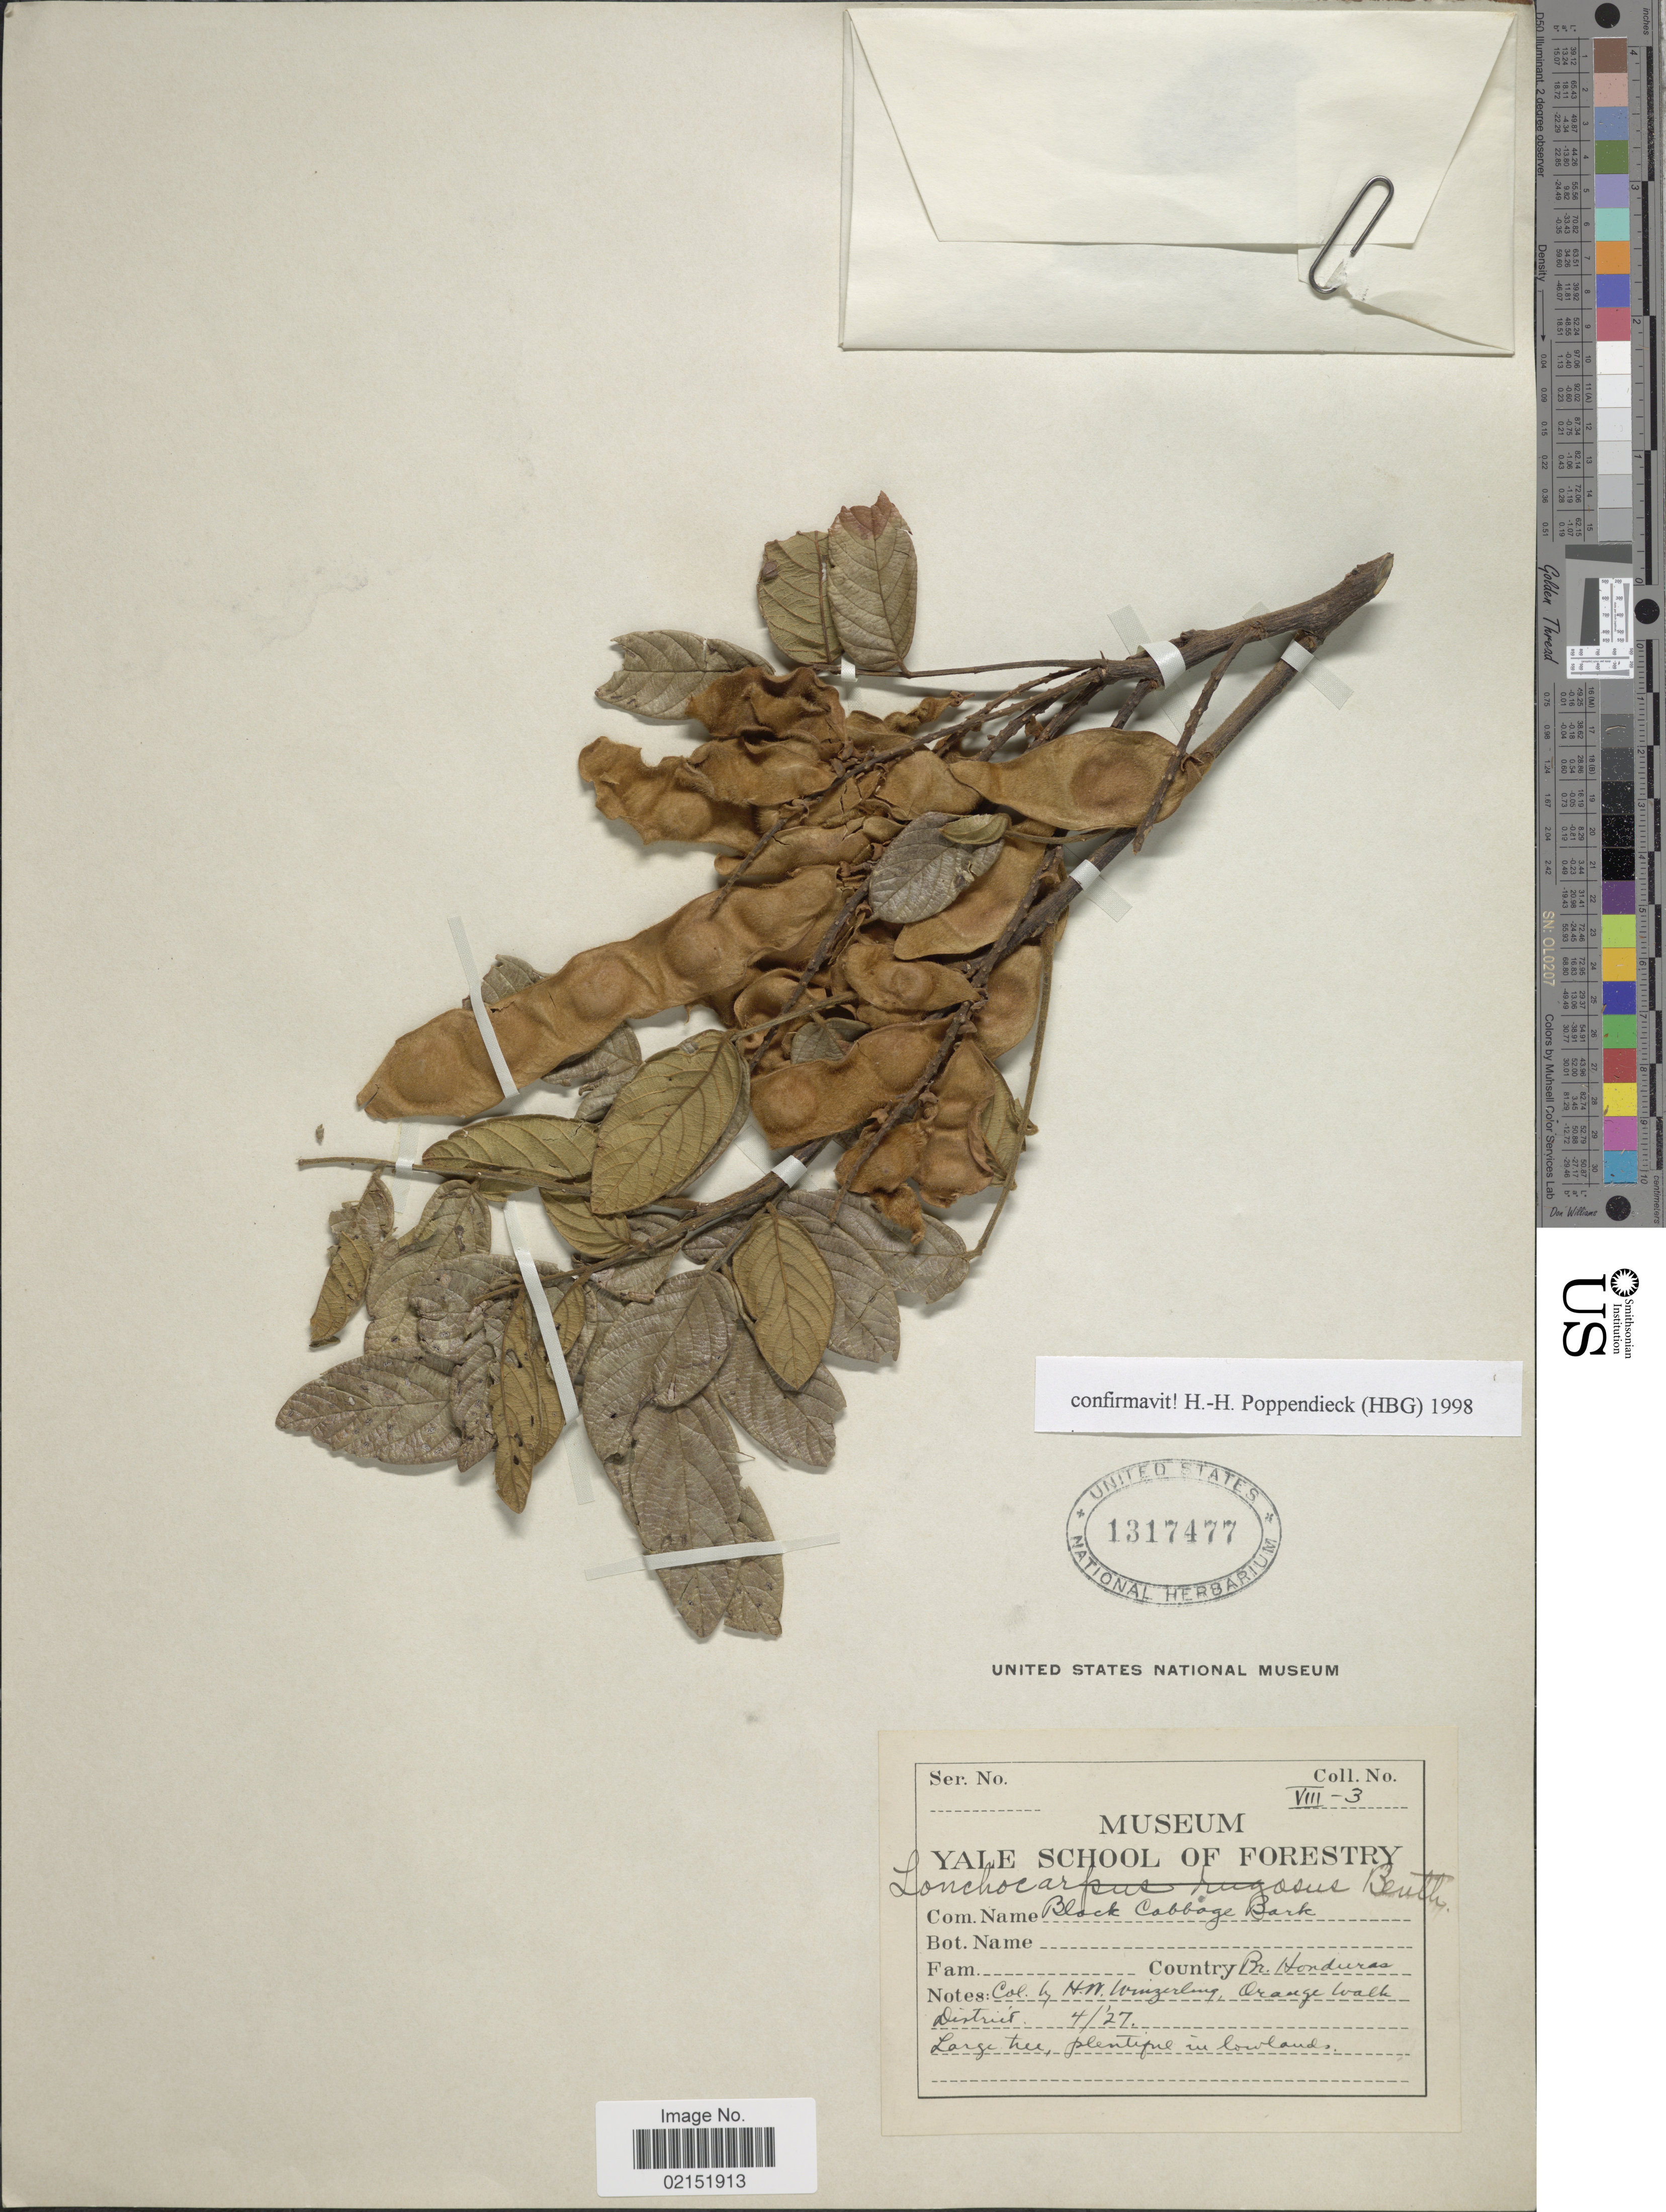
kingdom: Plantae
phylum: Tracheophyta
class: Magnoliopsida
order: Fabales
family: Fabaceae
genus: Lonchocarpus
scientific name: Lonchocarpus rugosus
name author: Benth.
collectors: H. Winzerling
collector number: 08-3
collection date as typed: Transcribed d/m/y: /4/27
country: Belize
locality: Country British Honduras, Orange Walk District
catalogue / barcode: US 1317477